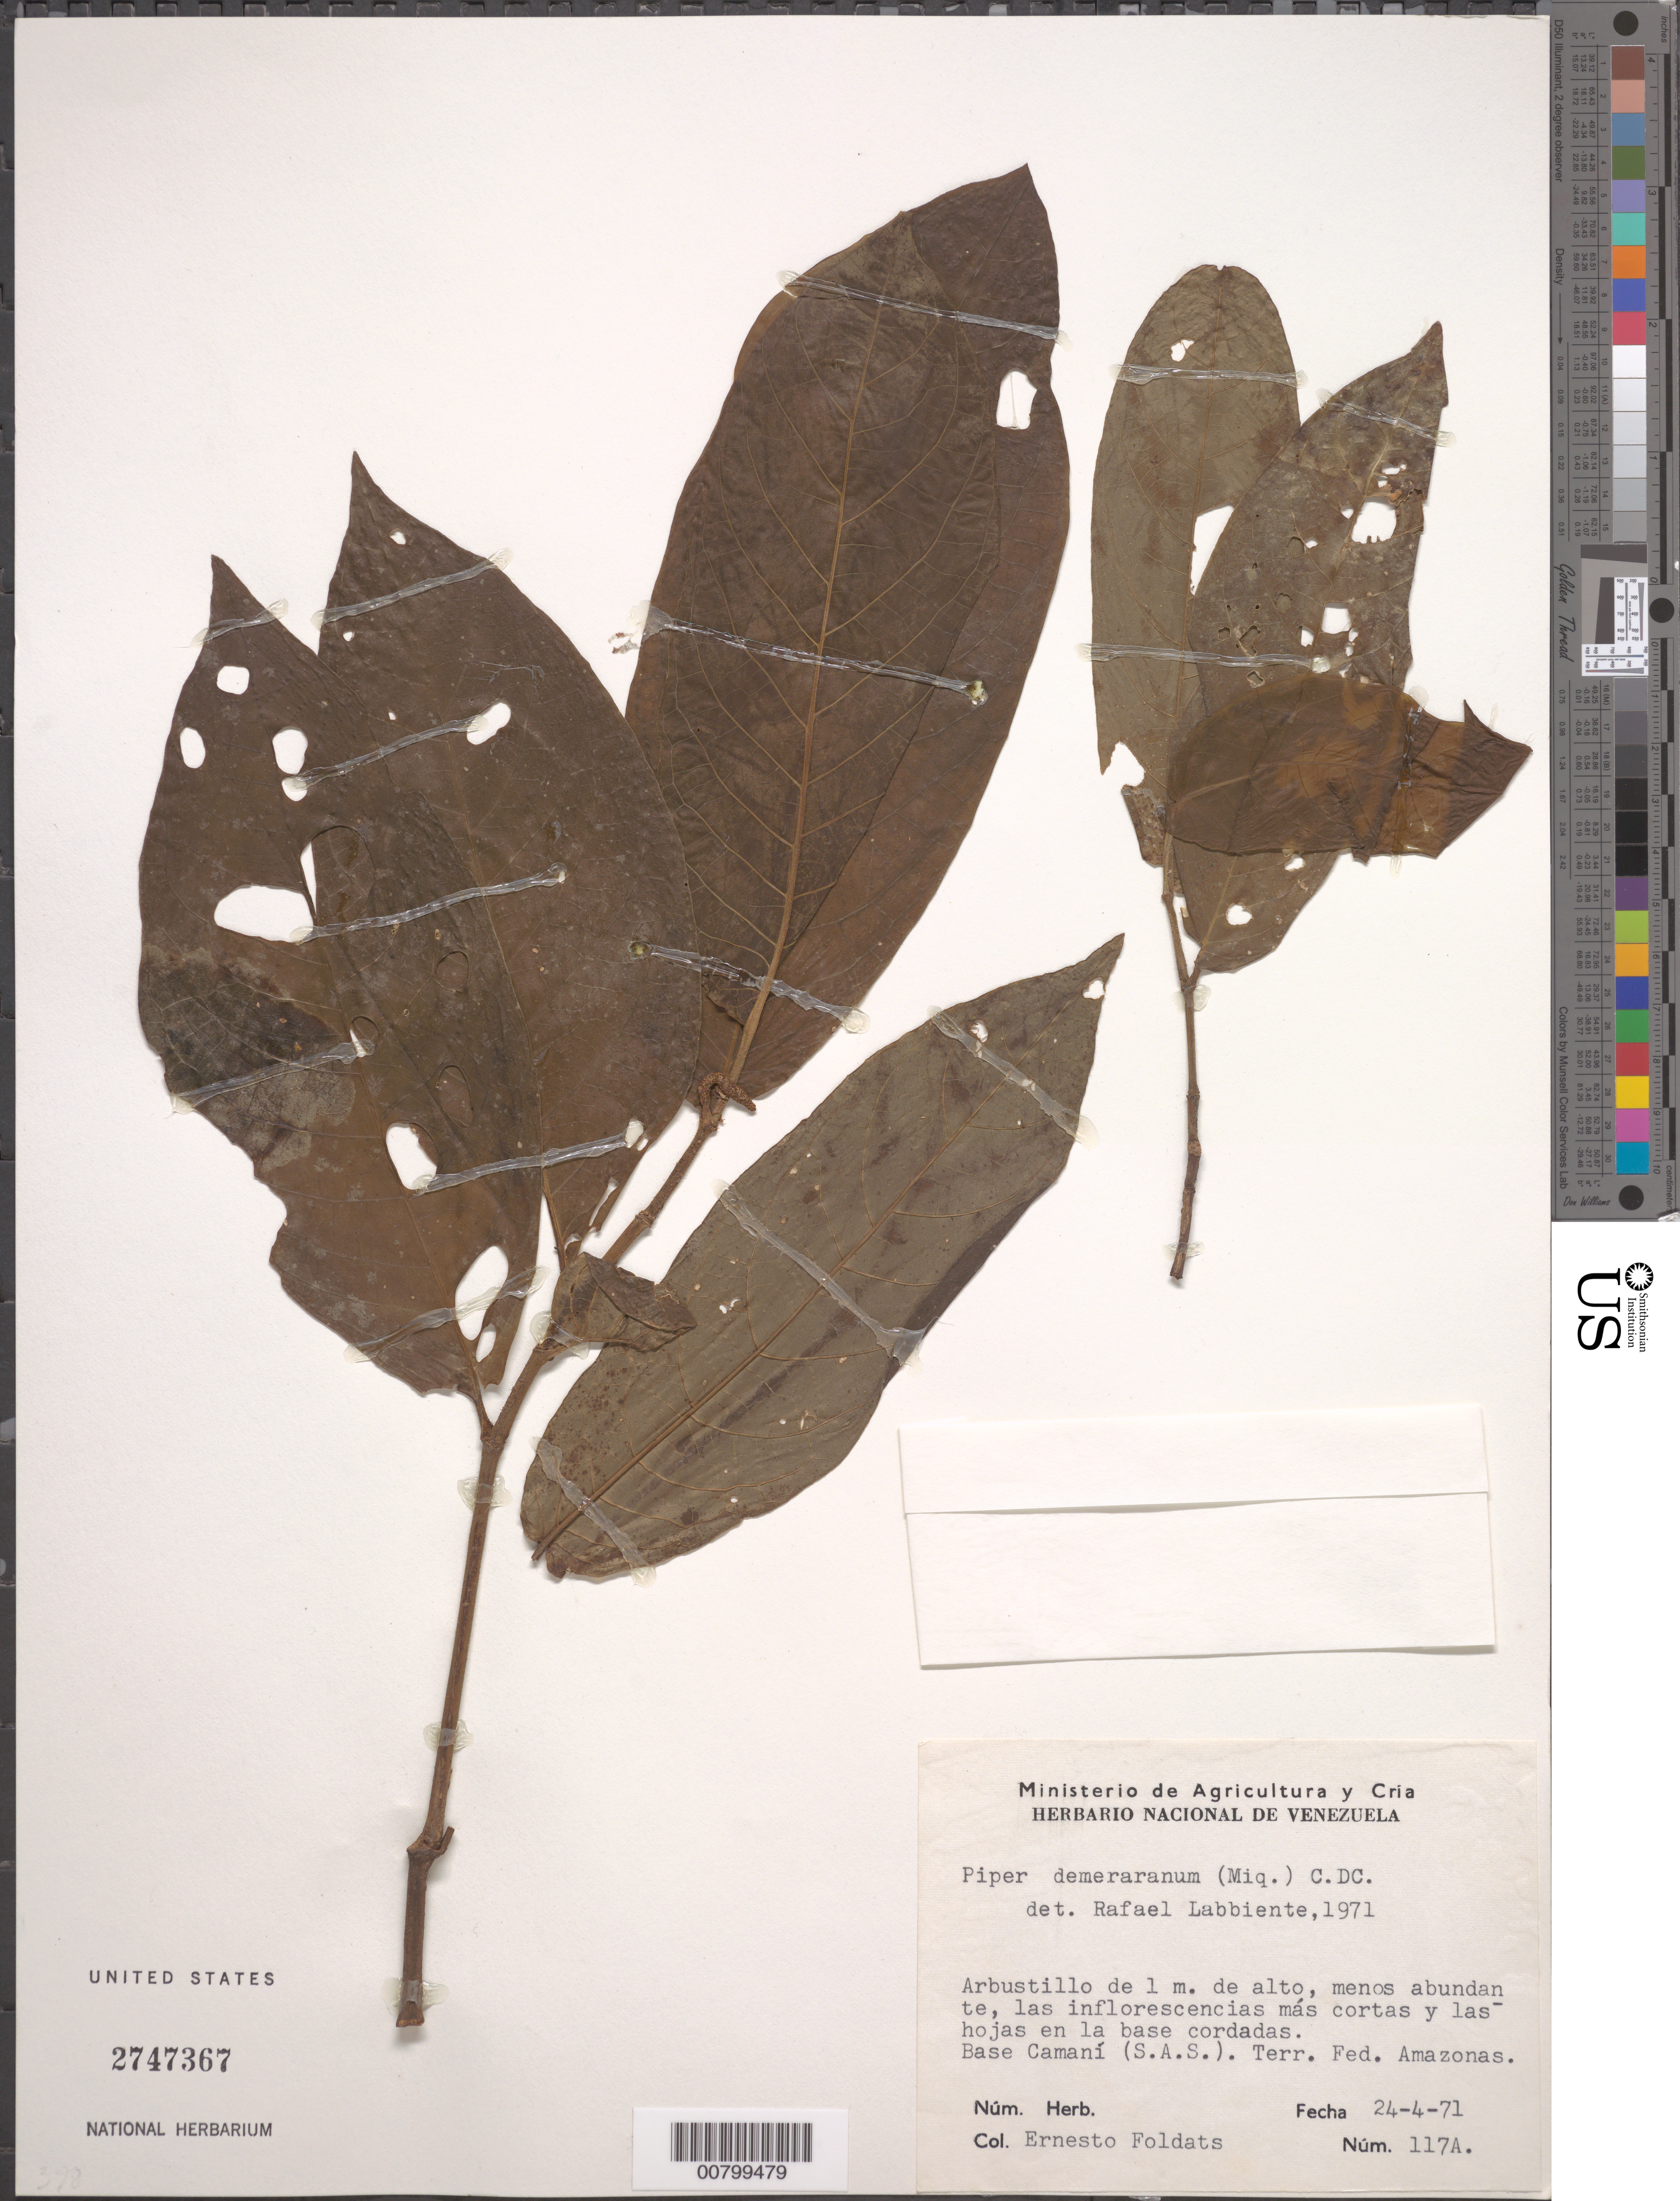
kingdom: Plantae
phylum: Tracheophyta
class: Magnoliopsida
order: Piperales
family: Piperaceae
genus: Piper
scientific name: Piper demeraranum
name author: (Miq.) C. DC.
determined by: Labbiente, R.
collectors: E. Foldats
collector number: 117 A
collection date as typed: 24-Apr-71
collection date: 1971-04-24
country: Venezuela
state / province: Amazonas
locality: Base Camaní (S.A.S.)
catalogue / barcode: US 2747367